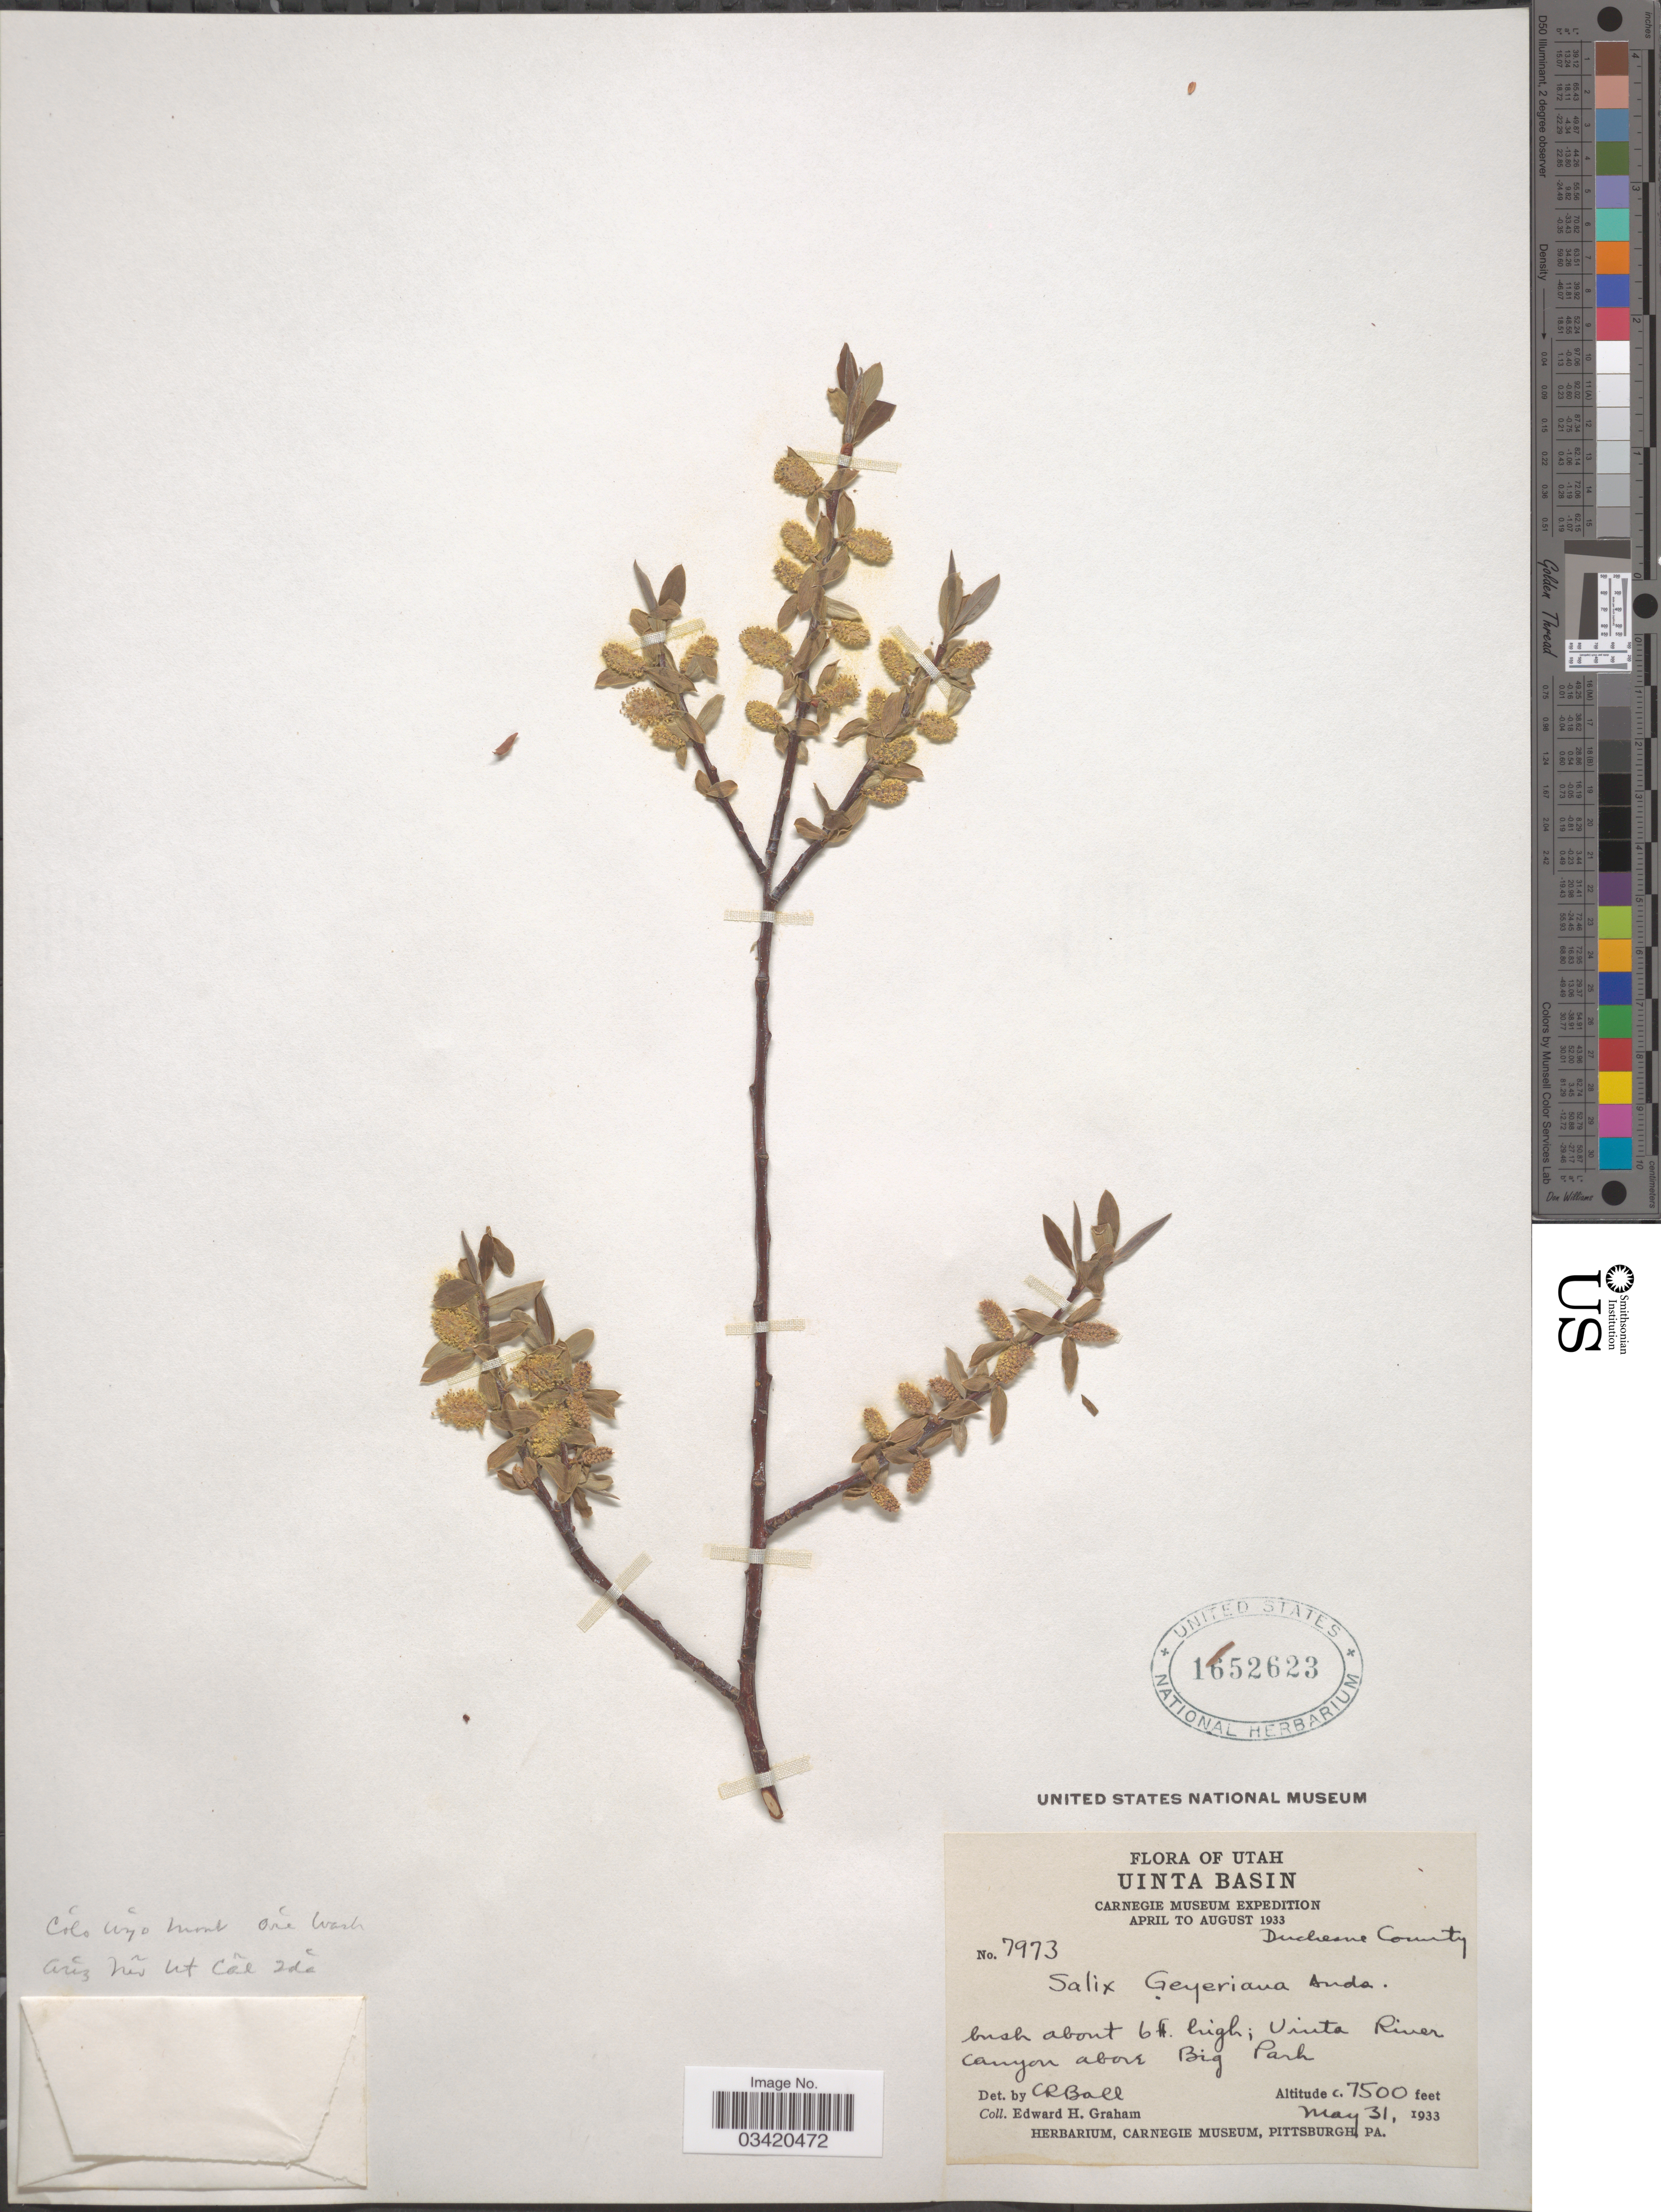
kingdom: Plantae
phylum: Tracheophyta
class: Magnoliopsida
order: Malpighiales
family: Salicaceae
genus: Salix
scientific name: Salix geyeriana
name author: Andersson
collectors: E. H. Graham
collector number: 7973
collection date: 1933-05-31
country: United States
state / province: Utah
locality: Uinta Basin. Uinta River Canyon above Big Park. Duchesne County.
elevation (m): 2286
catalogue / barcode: US 1652623